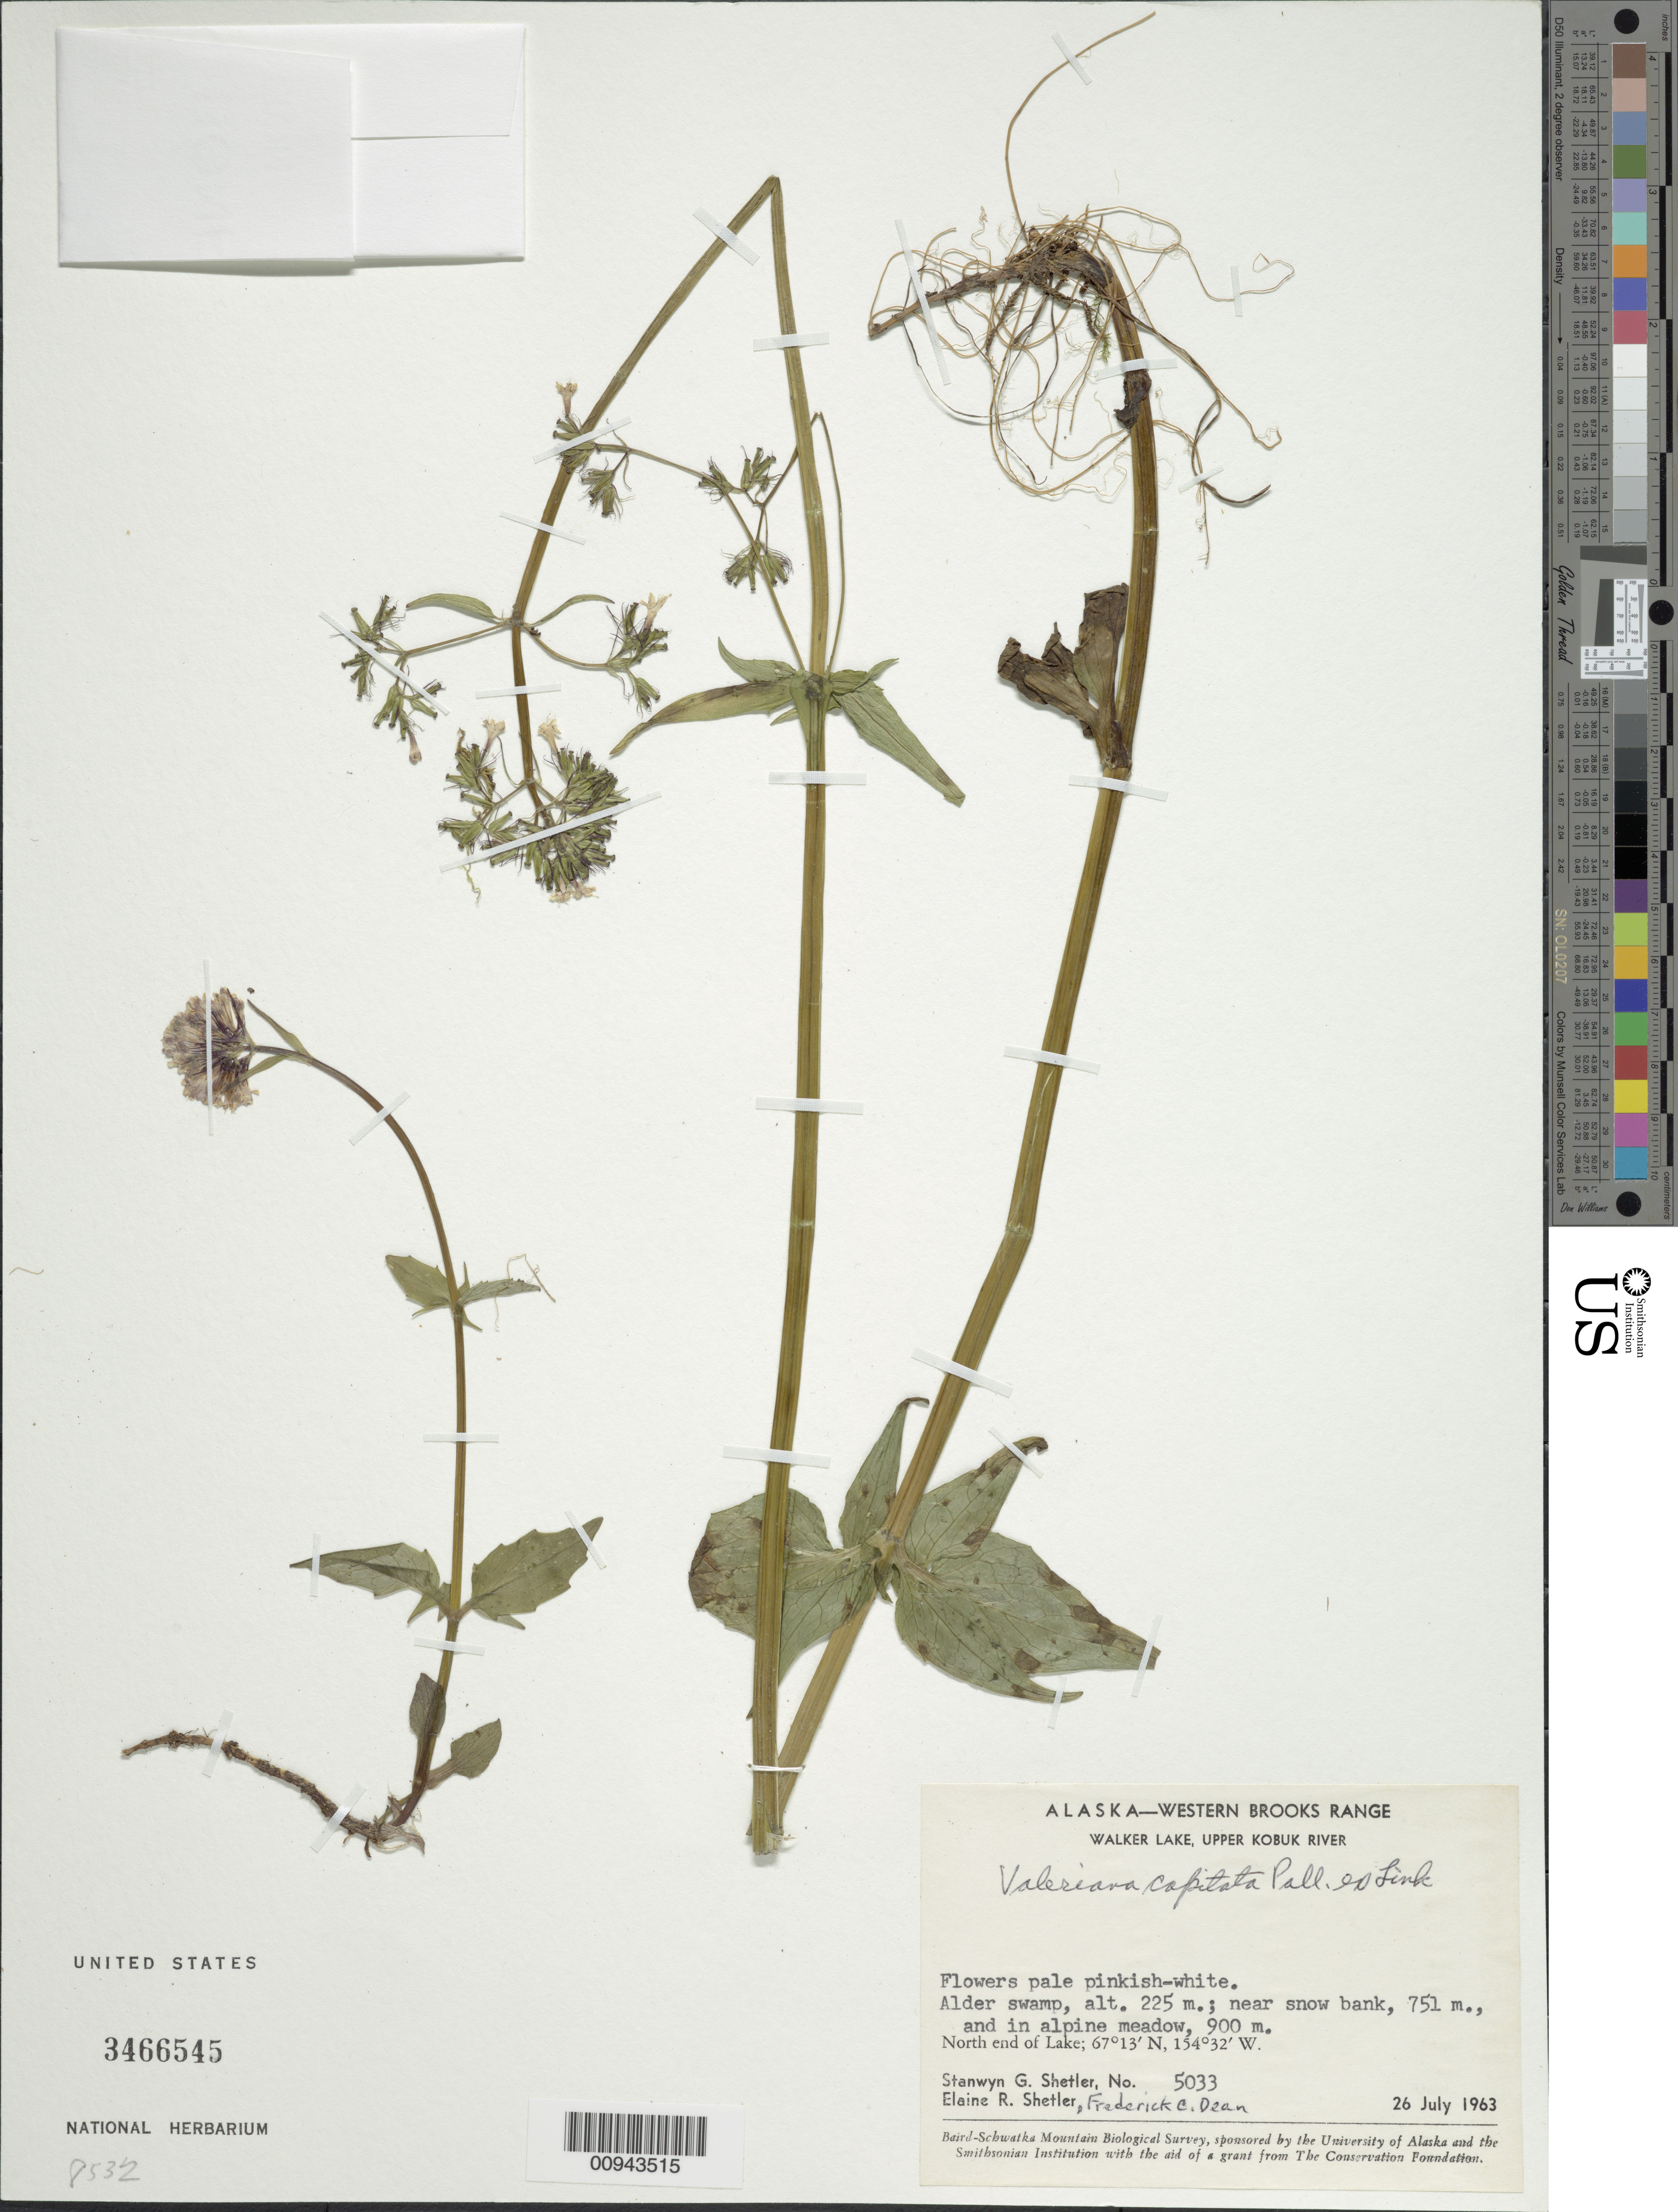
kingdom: Plantae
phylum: Tracheophyta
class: Magnoliopsida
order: Dipsacales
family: Caprifoliaceae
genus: Valeriana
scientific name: Valeriana capitata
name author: Link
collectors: S. Shetler, E. R. Shetler & F. C. Dean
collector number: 5033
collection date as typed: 26 Jul 1963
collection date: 1963-07-26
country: United States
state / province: Alaska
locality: North end of Walker Lake. Western Brooks Range, Upper Kobuk River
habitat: Alder swamp; near snowbank; alpine meadow.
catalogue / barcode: US 3466545